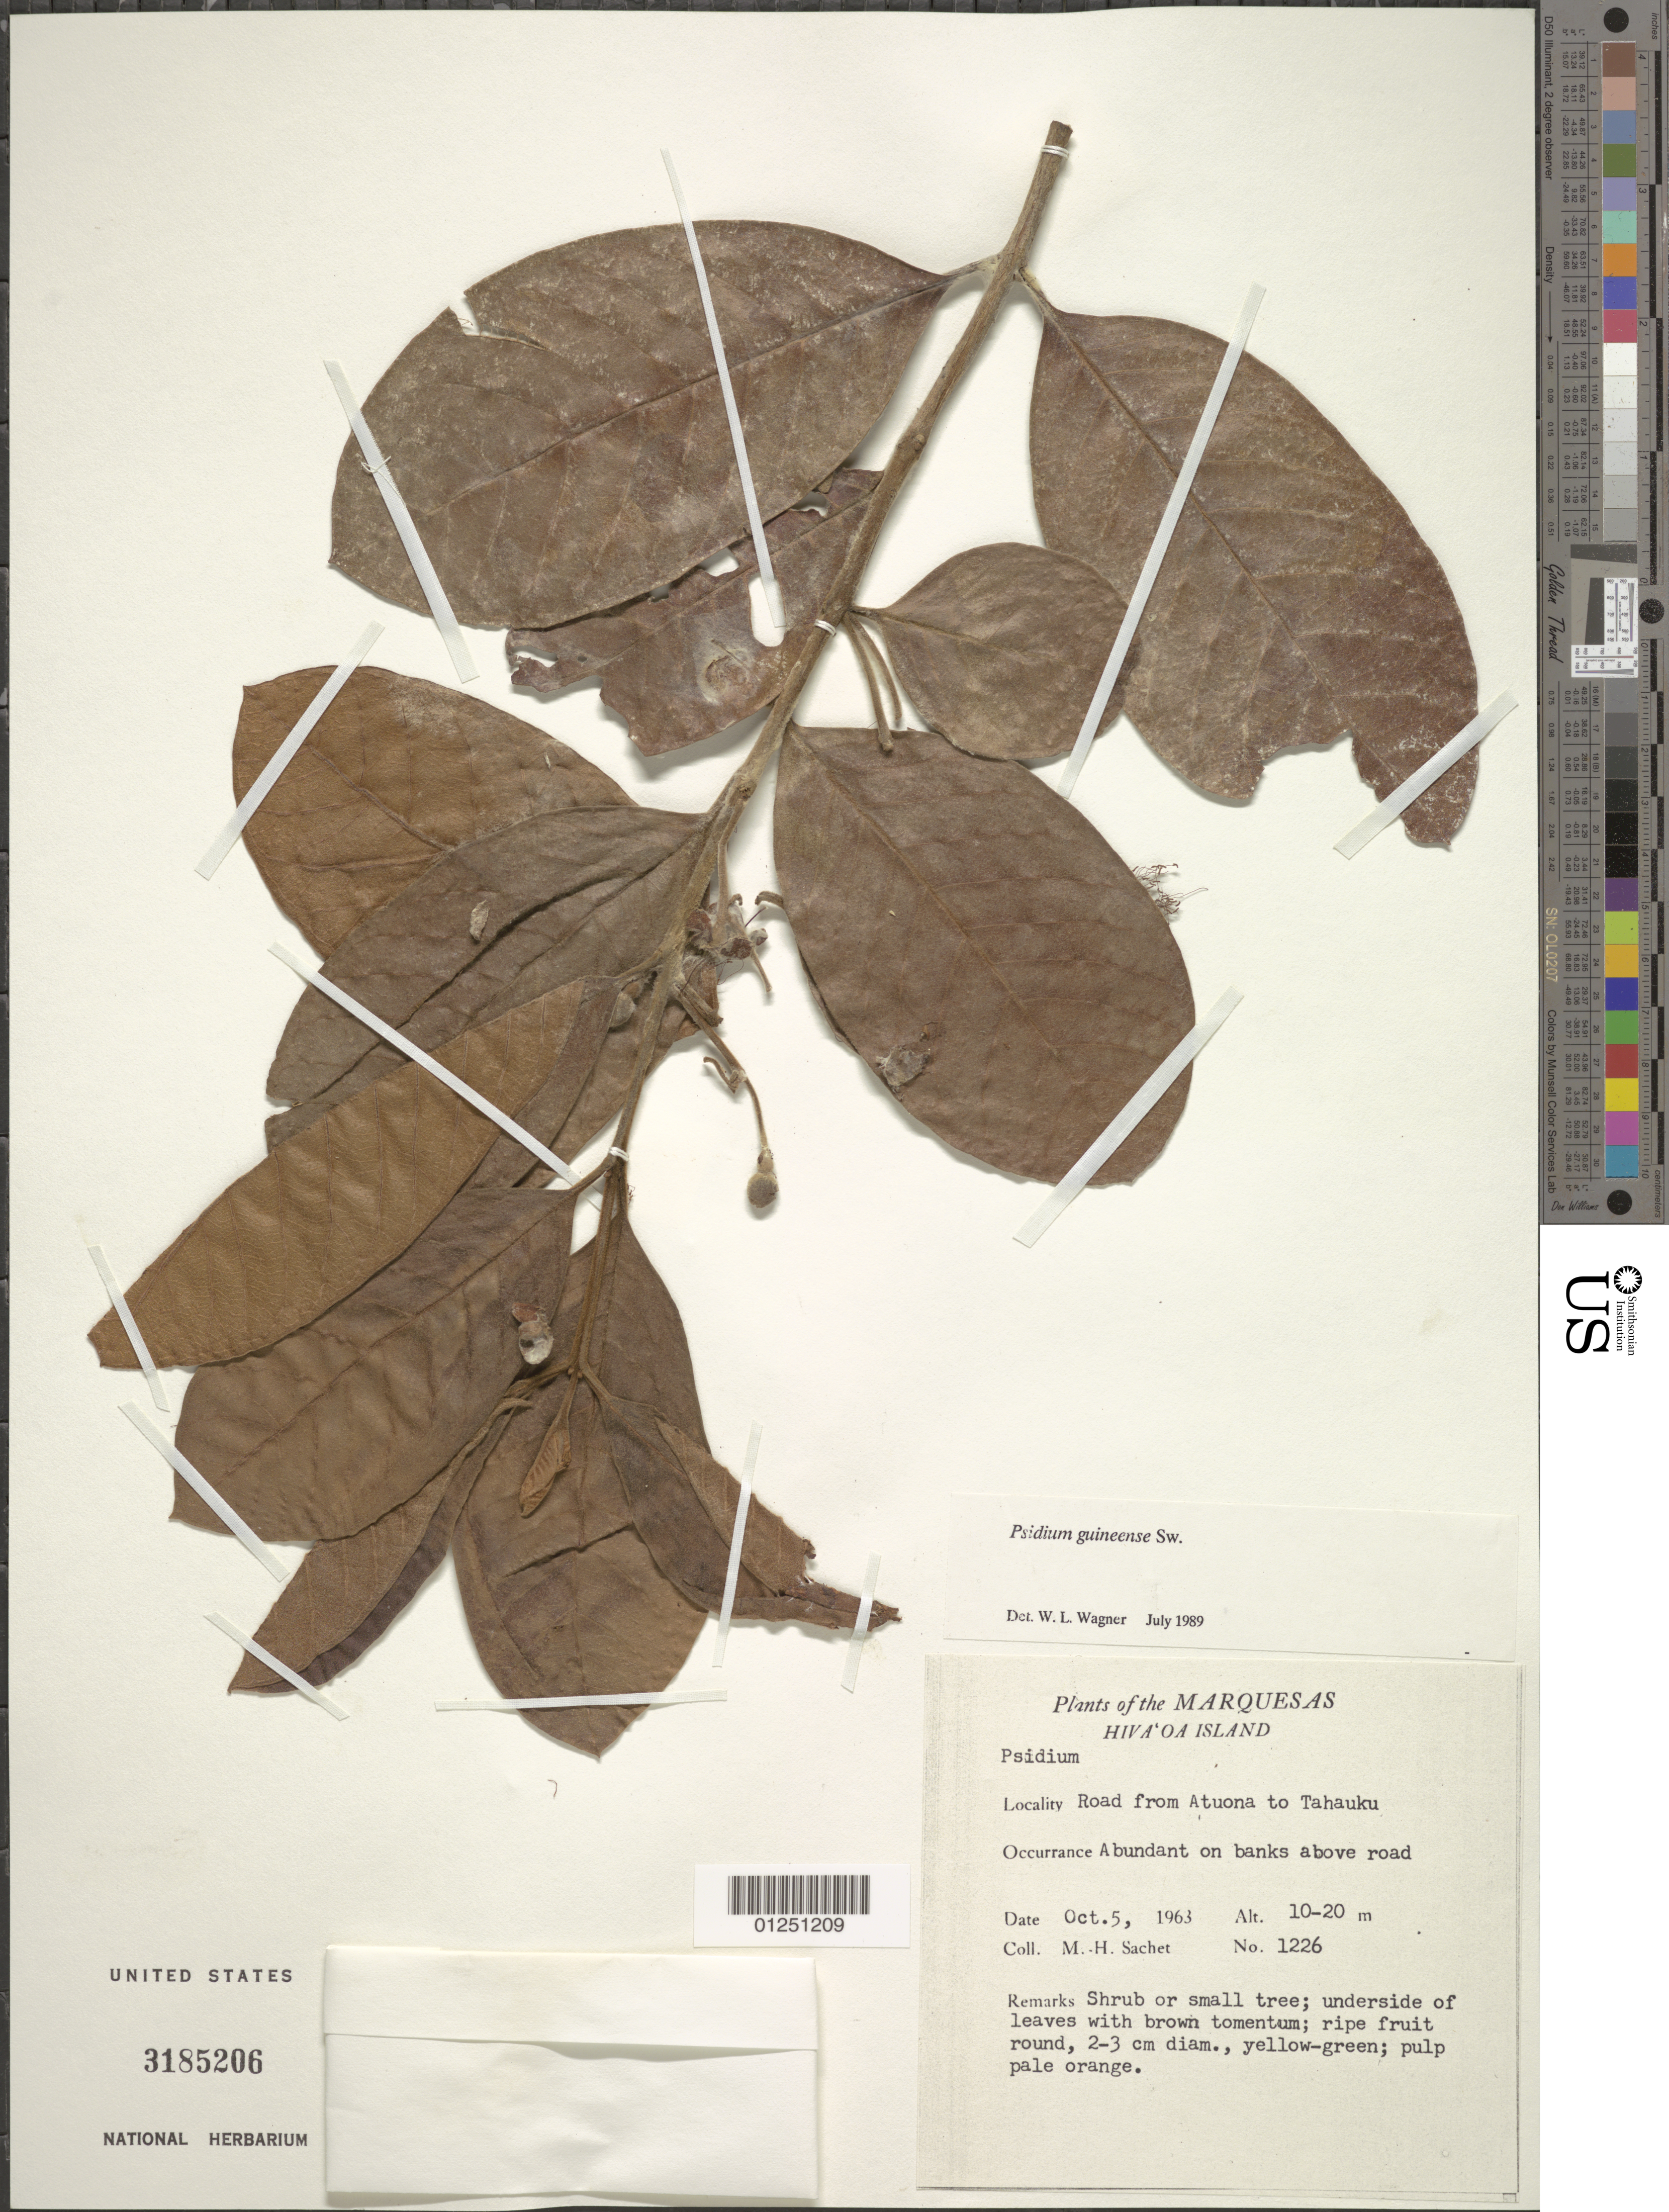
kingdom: Plantae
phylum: Tracheophyta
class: Magnoliopsida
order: Myrtales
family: Myrtaceae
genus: Psidium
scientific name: Psidium guineense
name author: Sw.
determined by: Wagner, W. L., (BOT), Smithsonian Institution - National Museum of Natural History (UNITED STATES)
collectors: M.-H. Sachet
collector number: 1226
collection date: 1963-10-05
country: French Polynesia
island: Hiva Oa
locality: road from Atuona to Tahauku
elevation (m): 10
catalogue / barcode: US 3185206